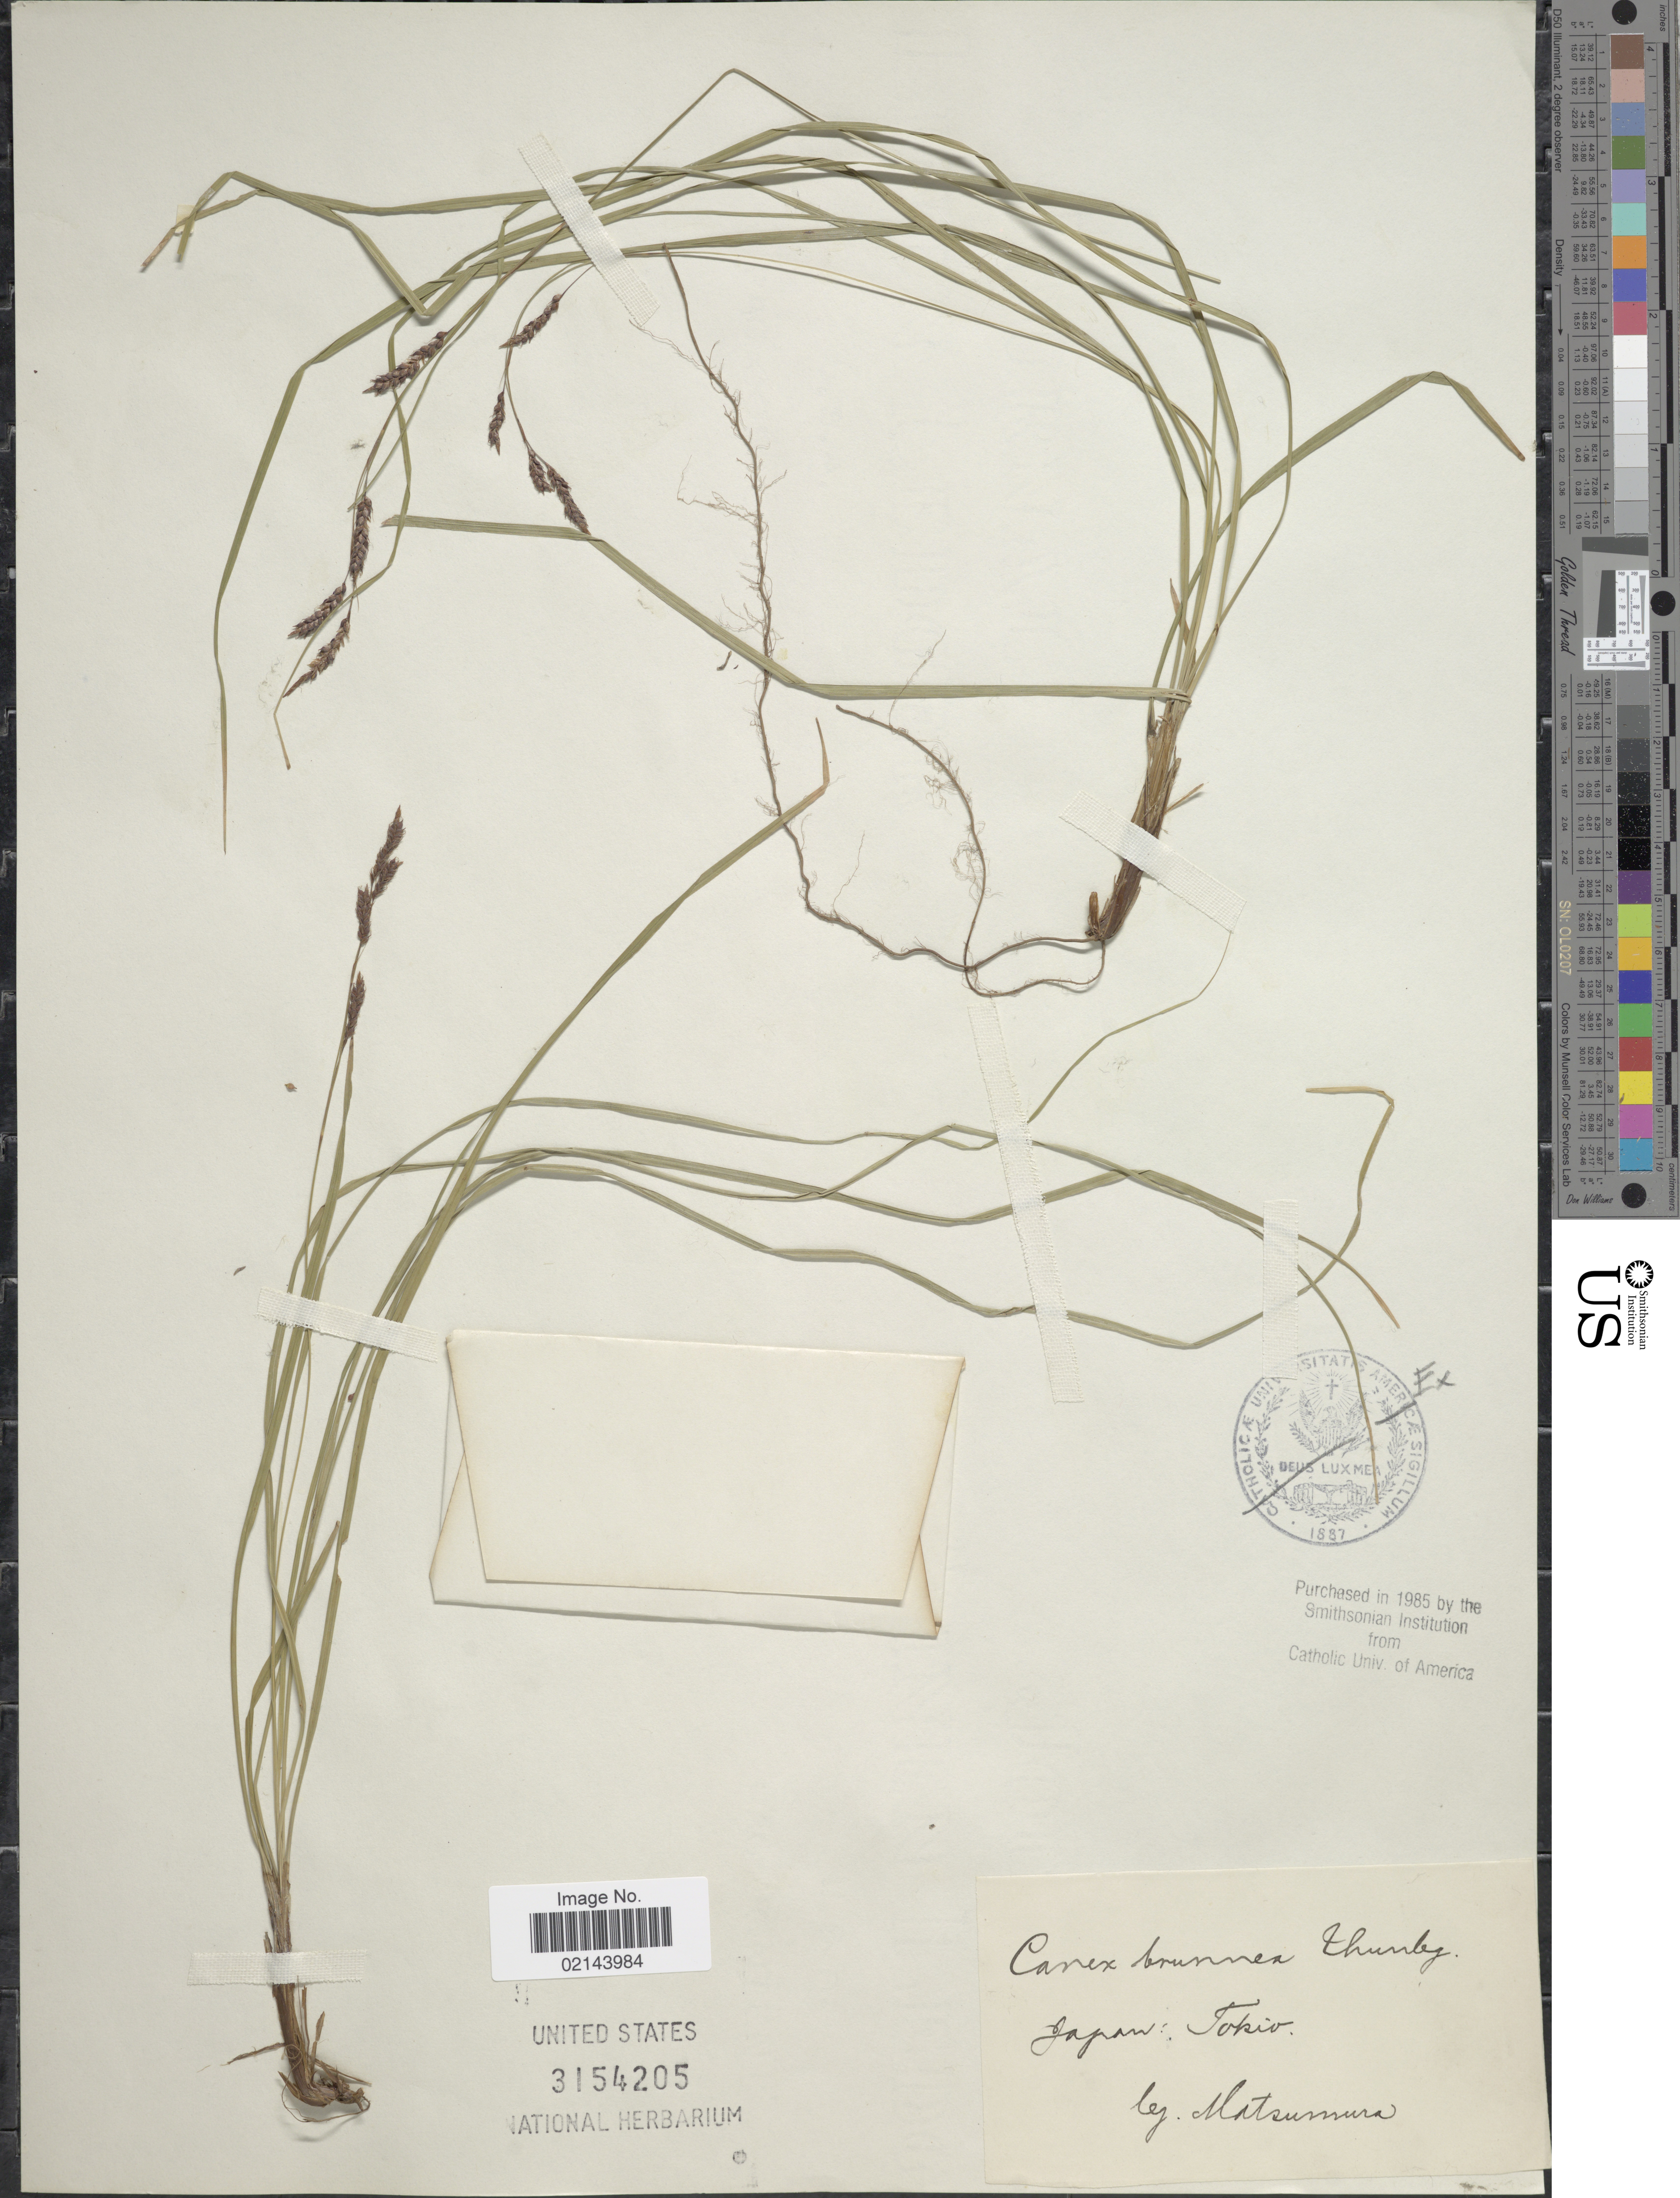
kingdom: Plantae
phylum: Tracheophyta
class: Liliopsida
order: Poales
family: Cyperaceae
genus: Carex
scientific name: Carex brunnea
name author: Thunb.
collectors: -- Matsumura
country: Japan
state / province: Tokyo, Federal City of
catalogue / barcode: US 3154205